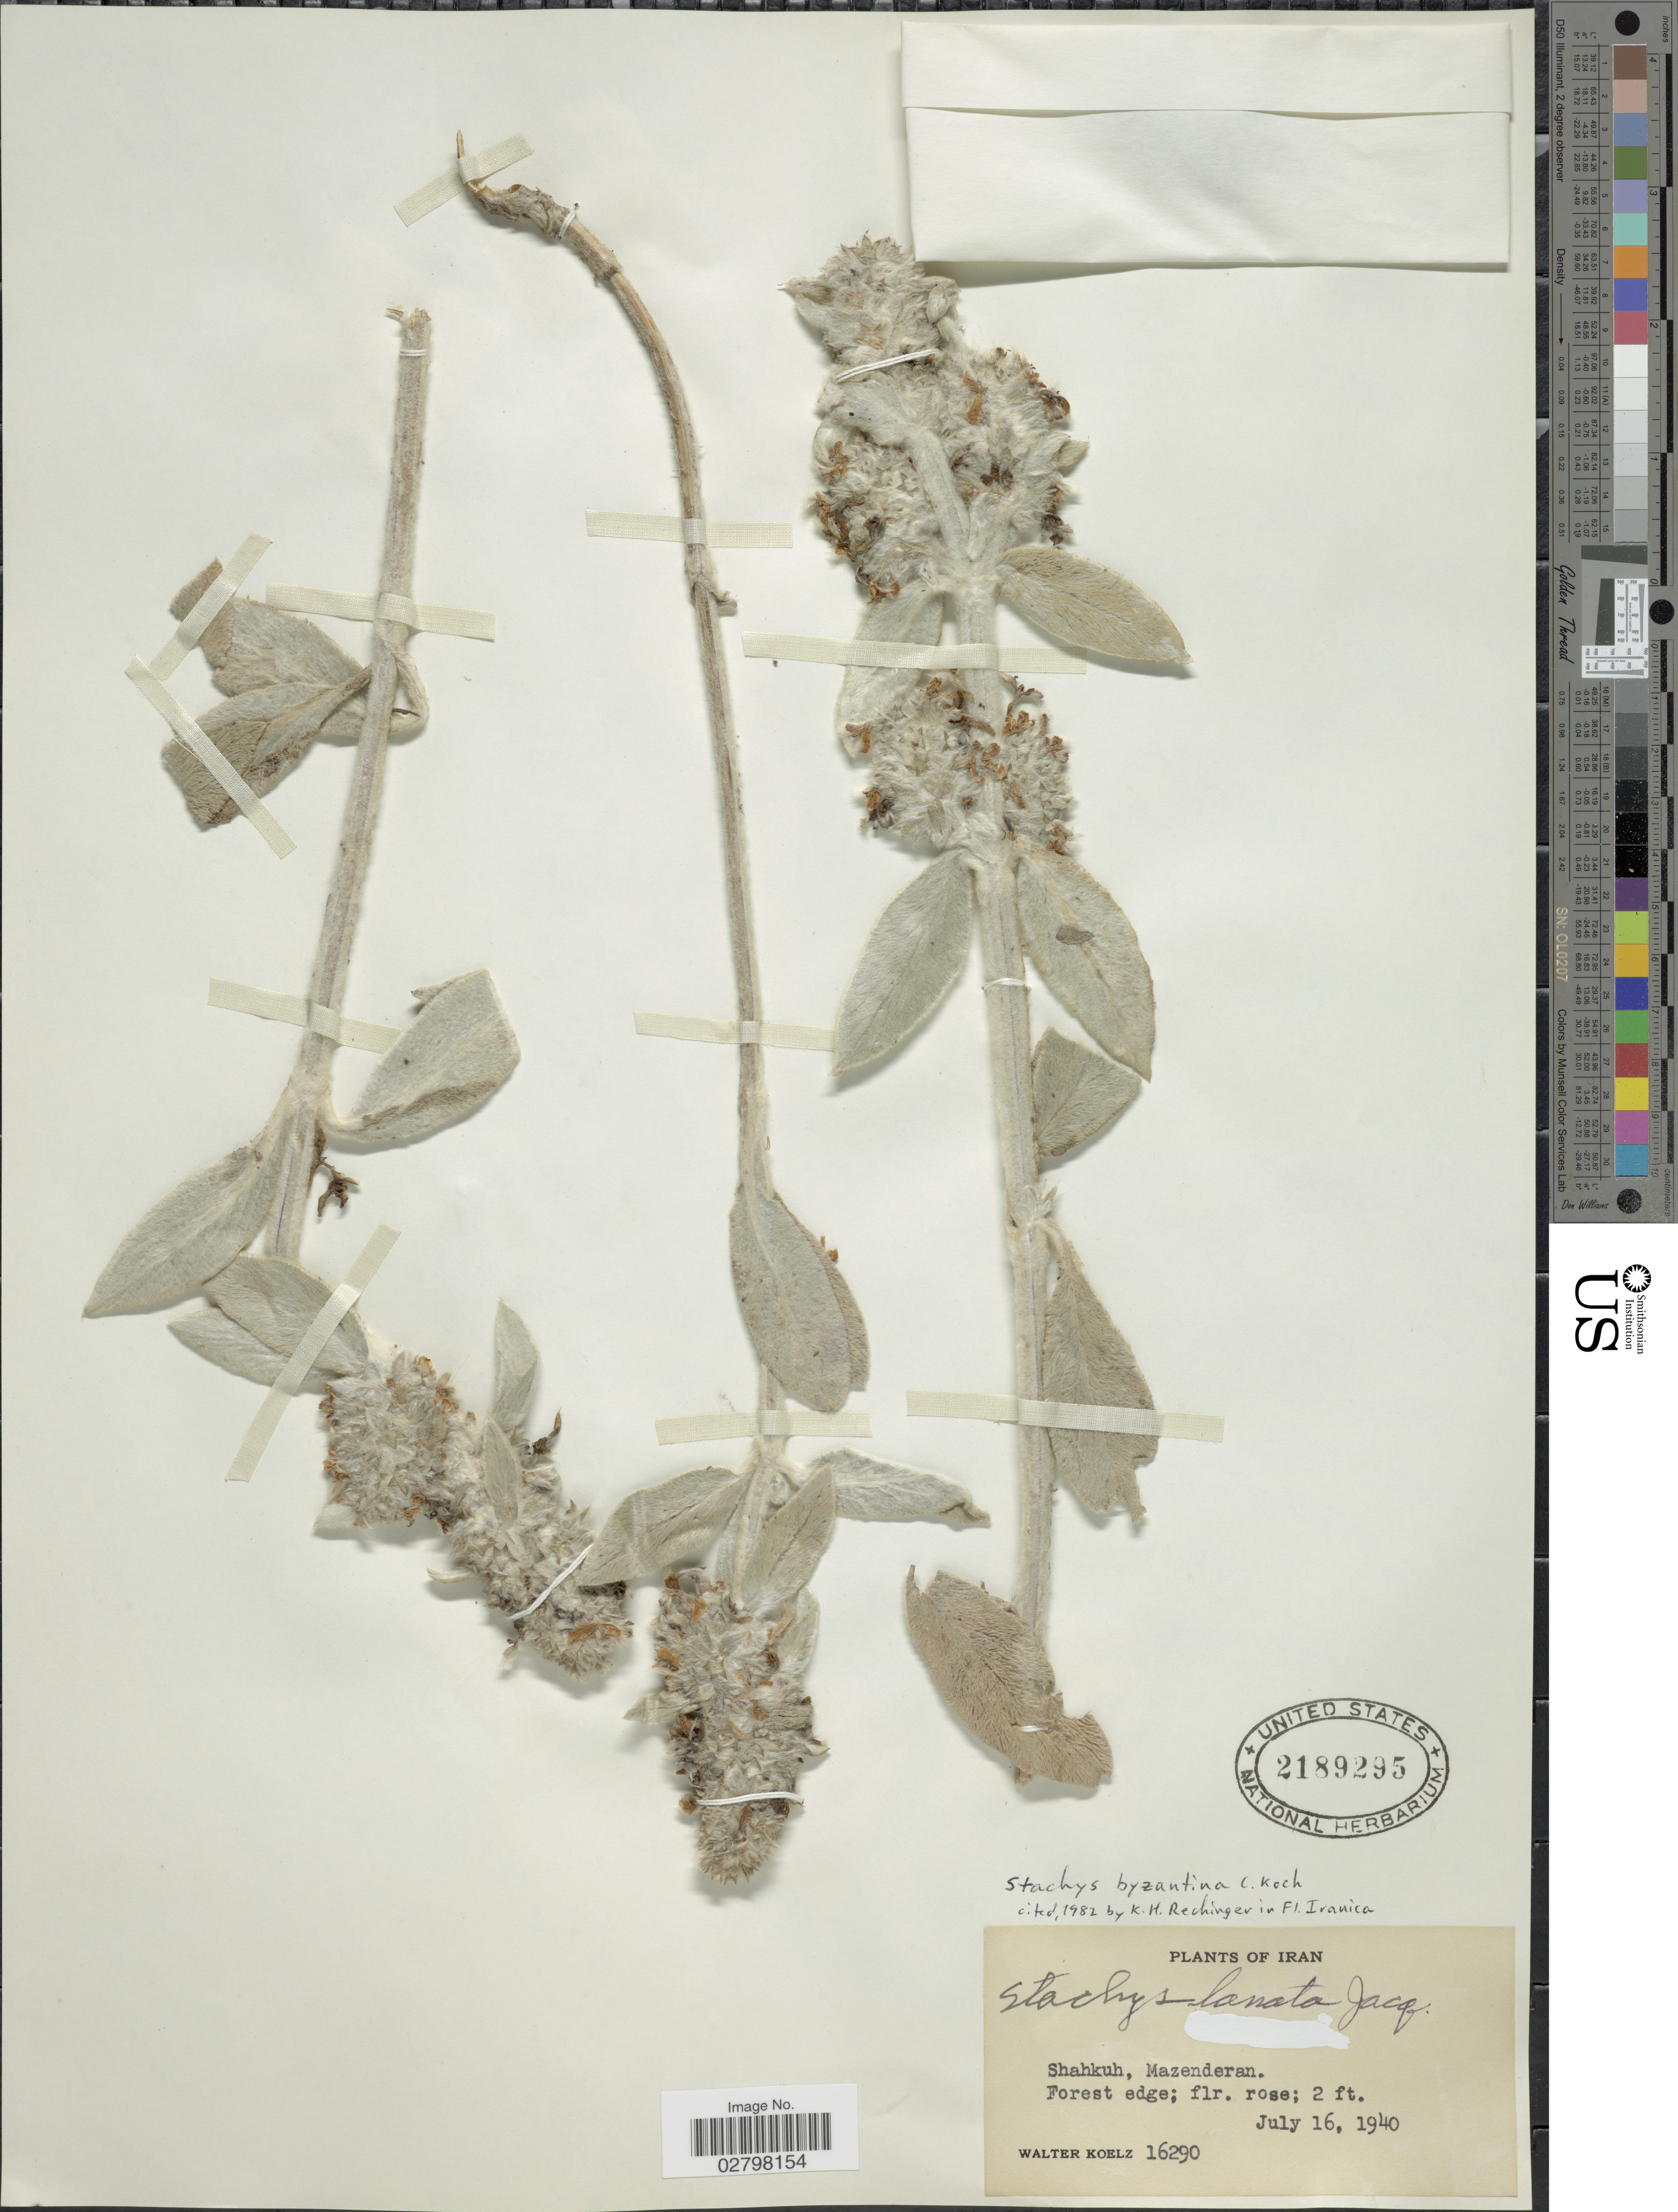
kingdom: Plantae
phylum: Tracheophyta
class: Magnoliopsida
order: Lamiales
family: Lamiaceae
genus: Stachys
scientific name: Stachys byzantina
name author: K. Koch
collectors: W. N. Koelz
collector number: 16290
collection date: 1940-07-16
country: Iran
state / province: Mazandaran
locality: Shahkuh, Mazenderan.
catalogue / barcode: US 2189295